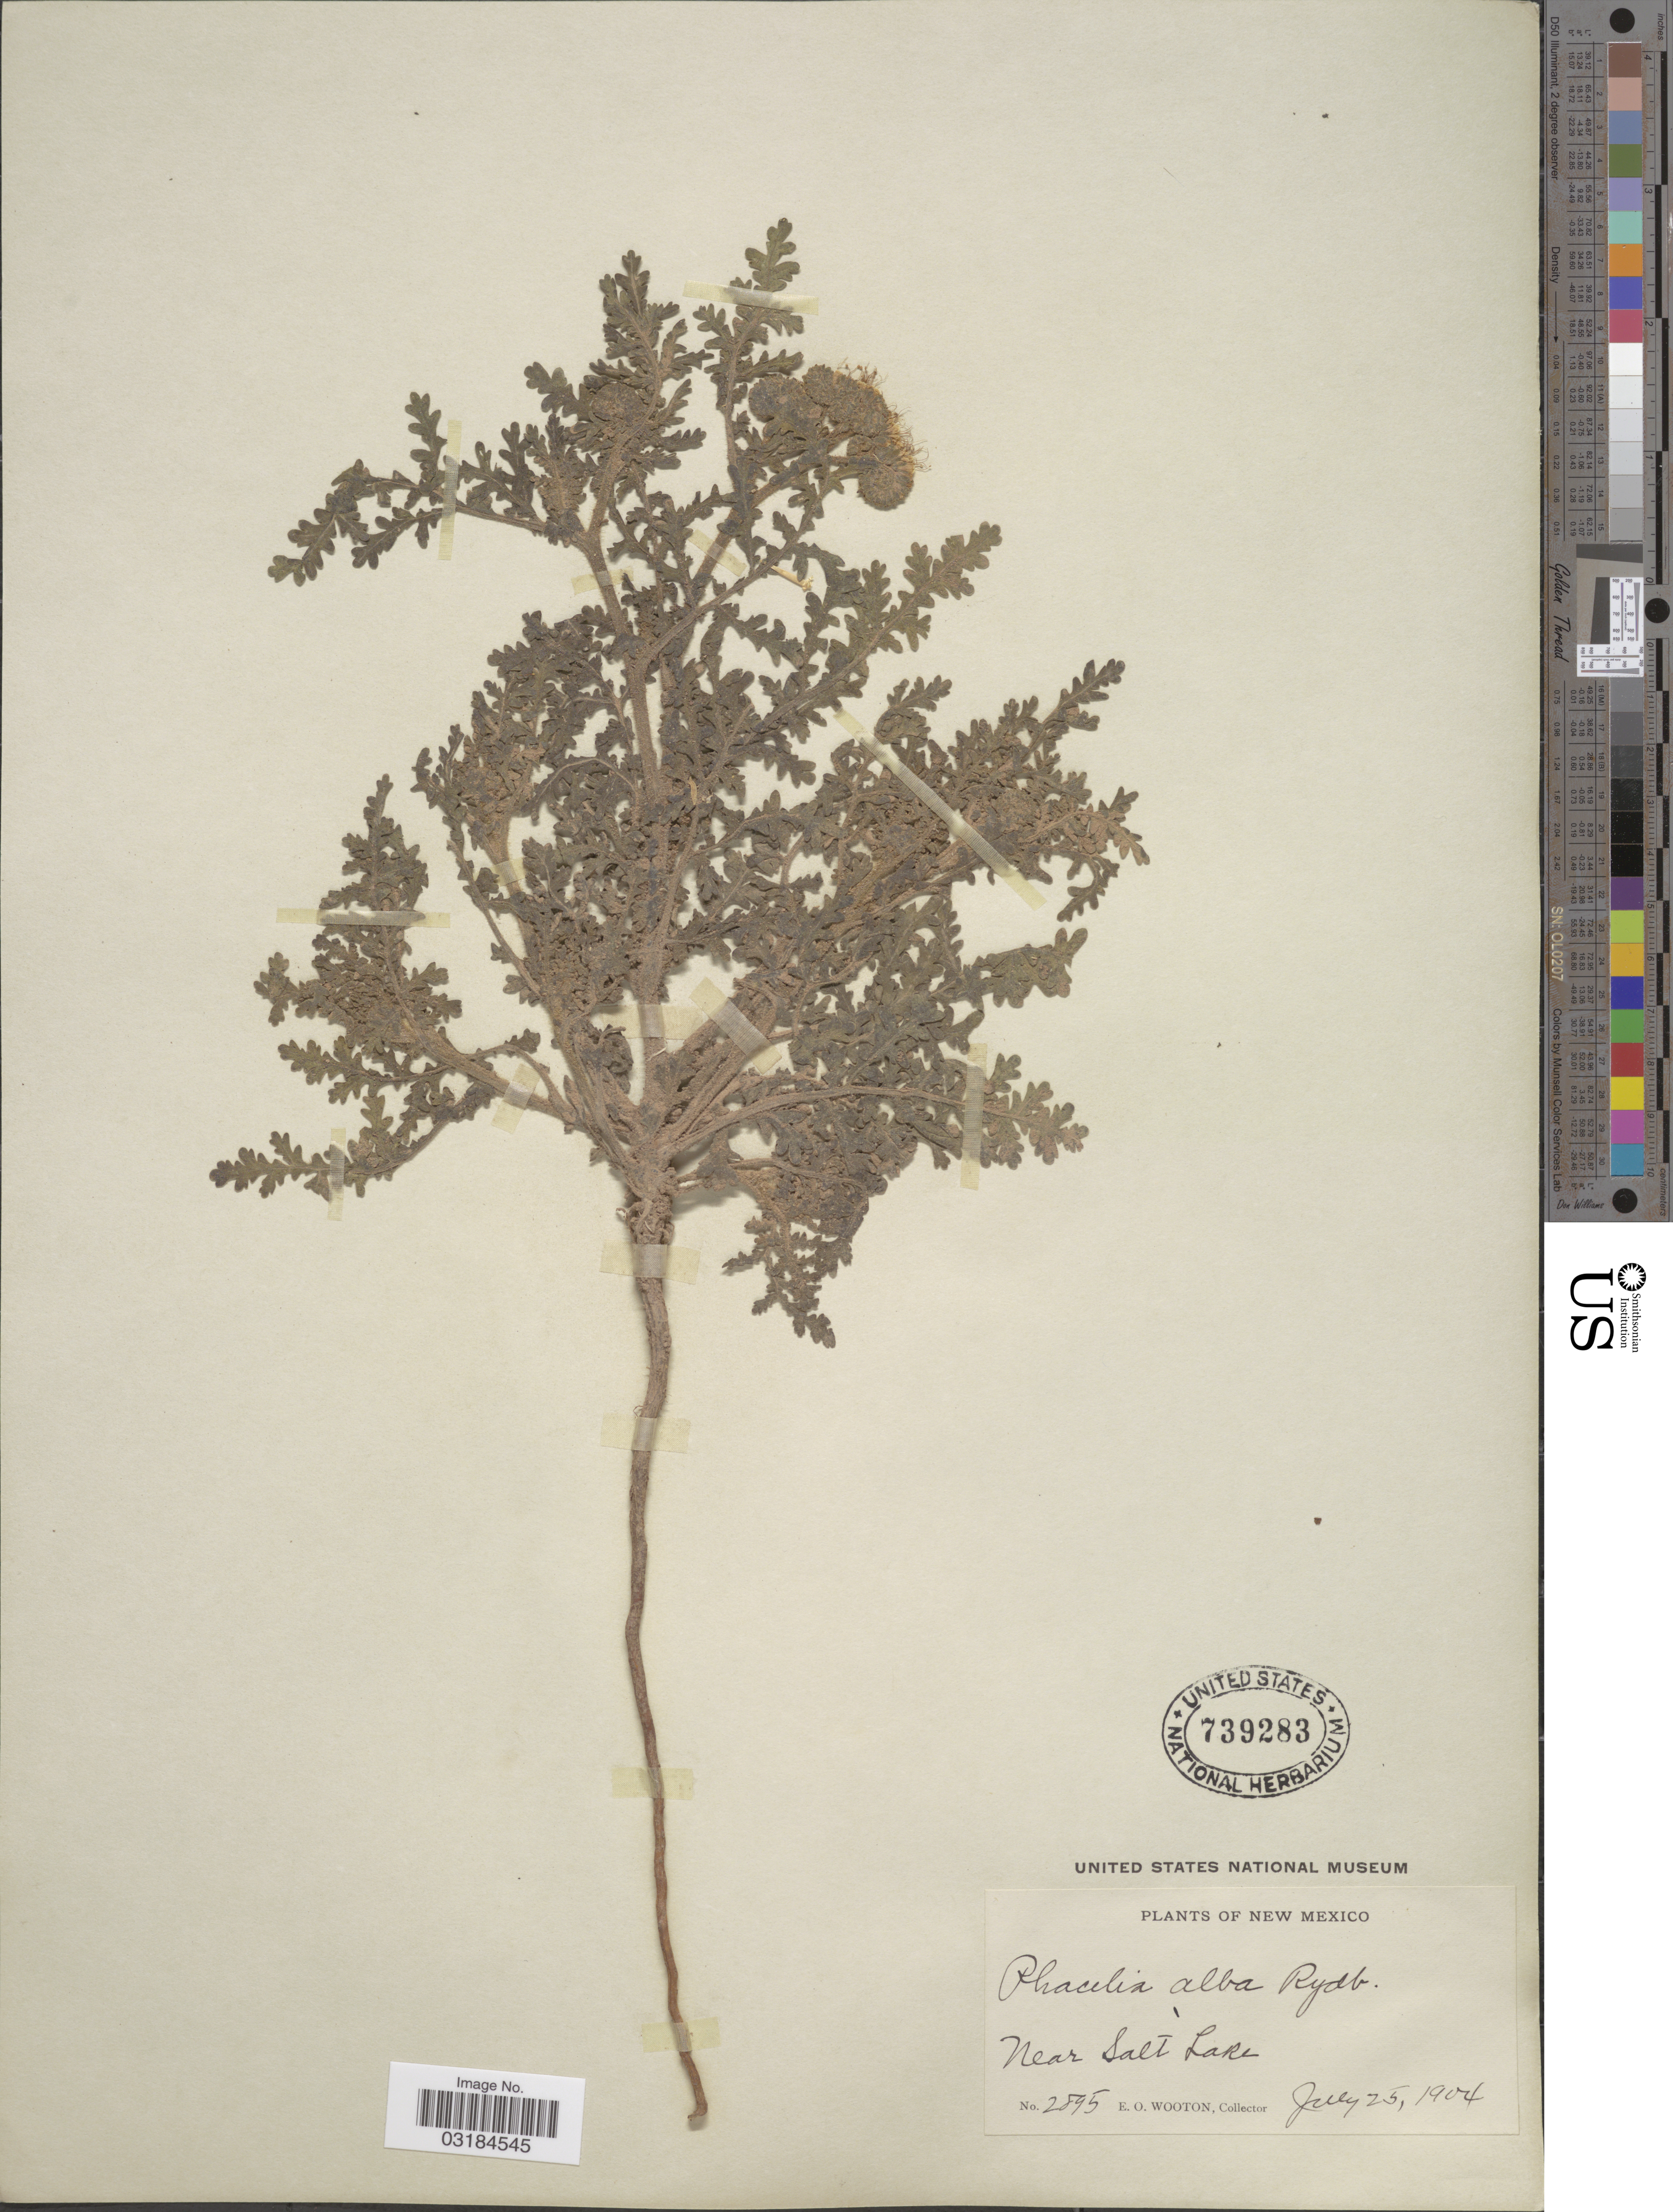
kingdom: Plantae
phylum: Tracheophyta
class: Magnoliopsida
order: Boraginales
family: Hydrophyllaceae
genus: Phacelia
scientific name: Phacelia alba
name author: Rydb.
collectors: E. O. Wooton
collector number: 2895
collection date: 1904-07-25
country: United States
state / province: New Mexico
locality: Near Salt Lake.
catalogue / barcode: US 739283